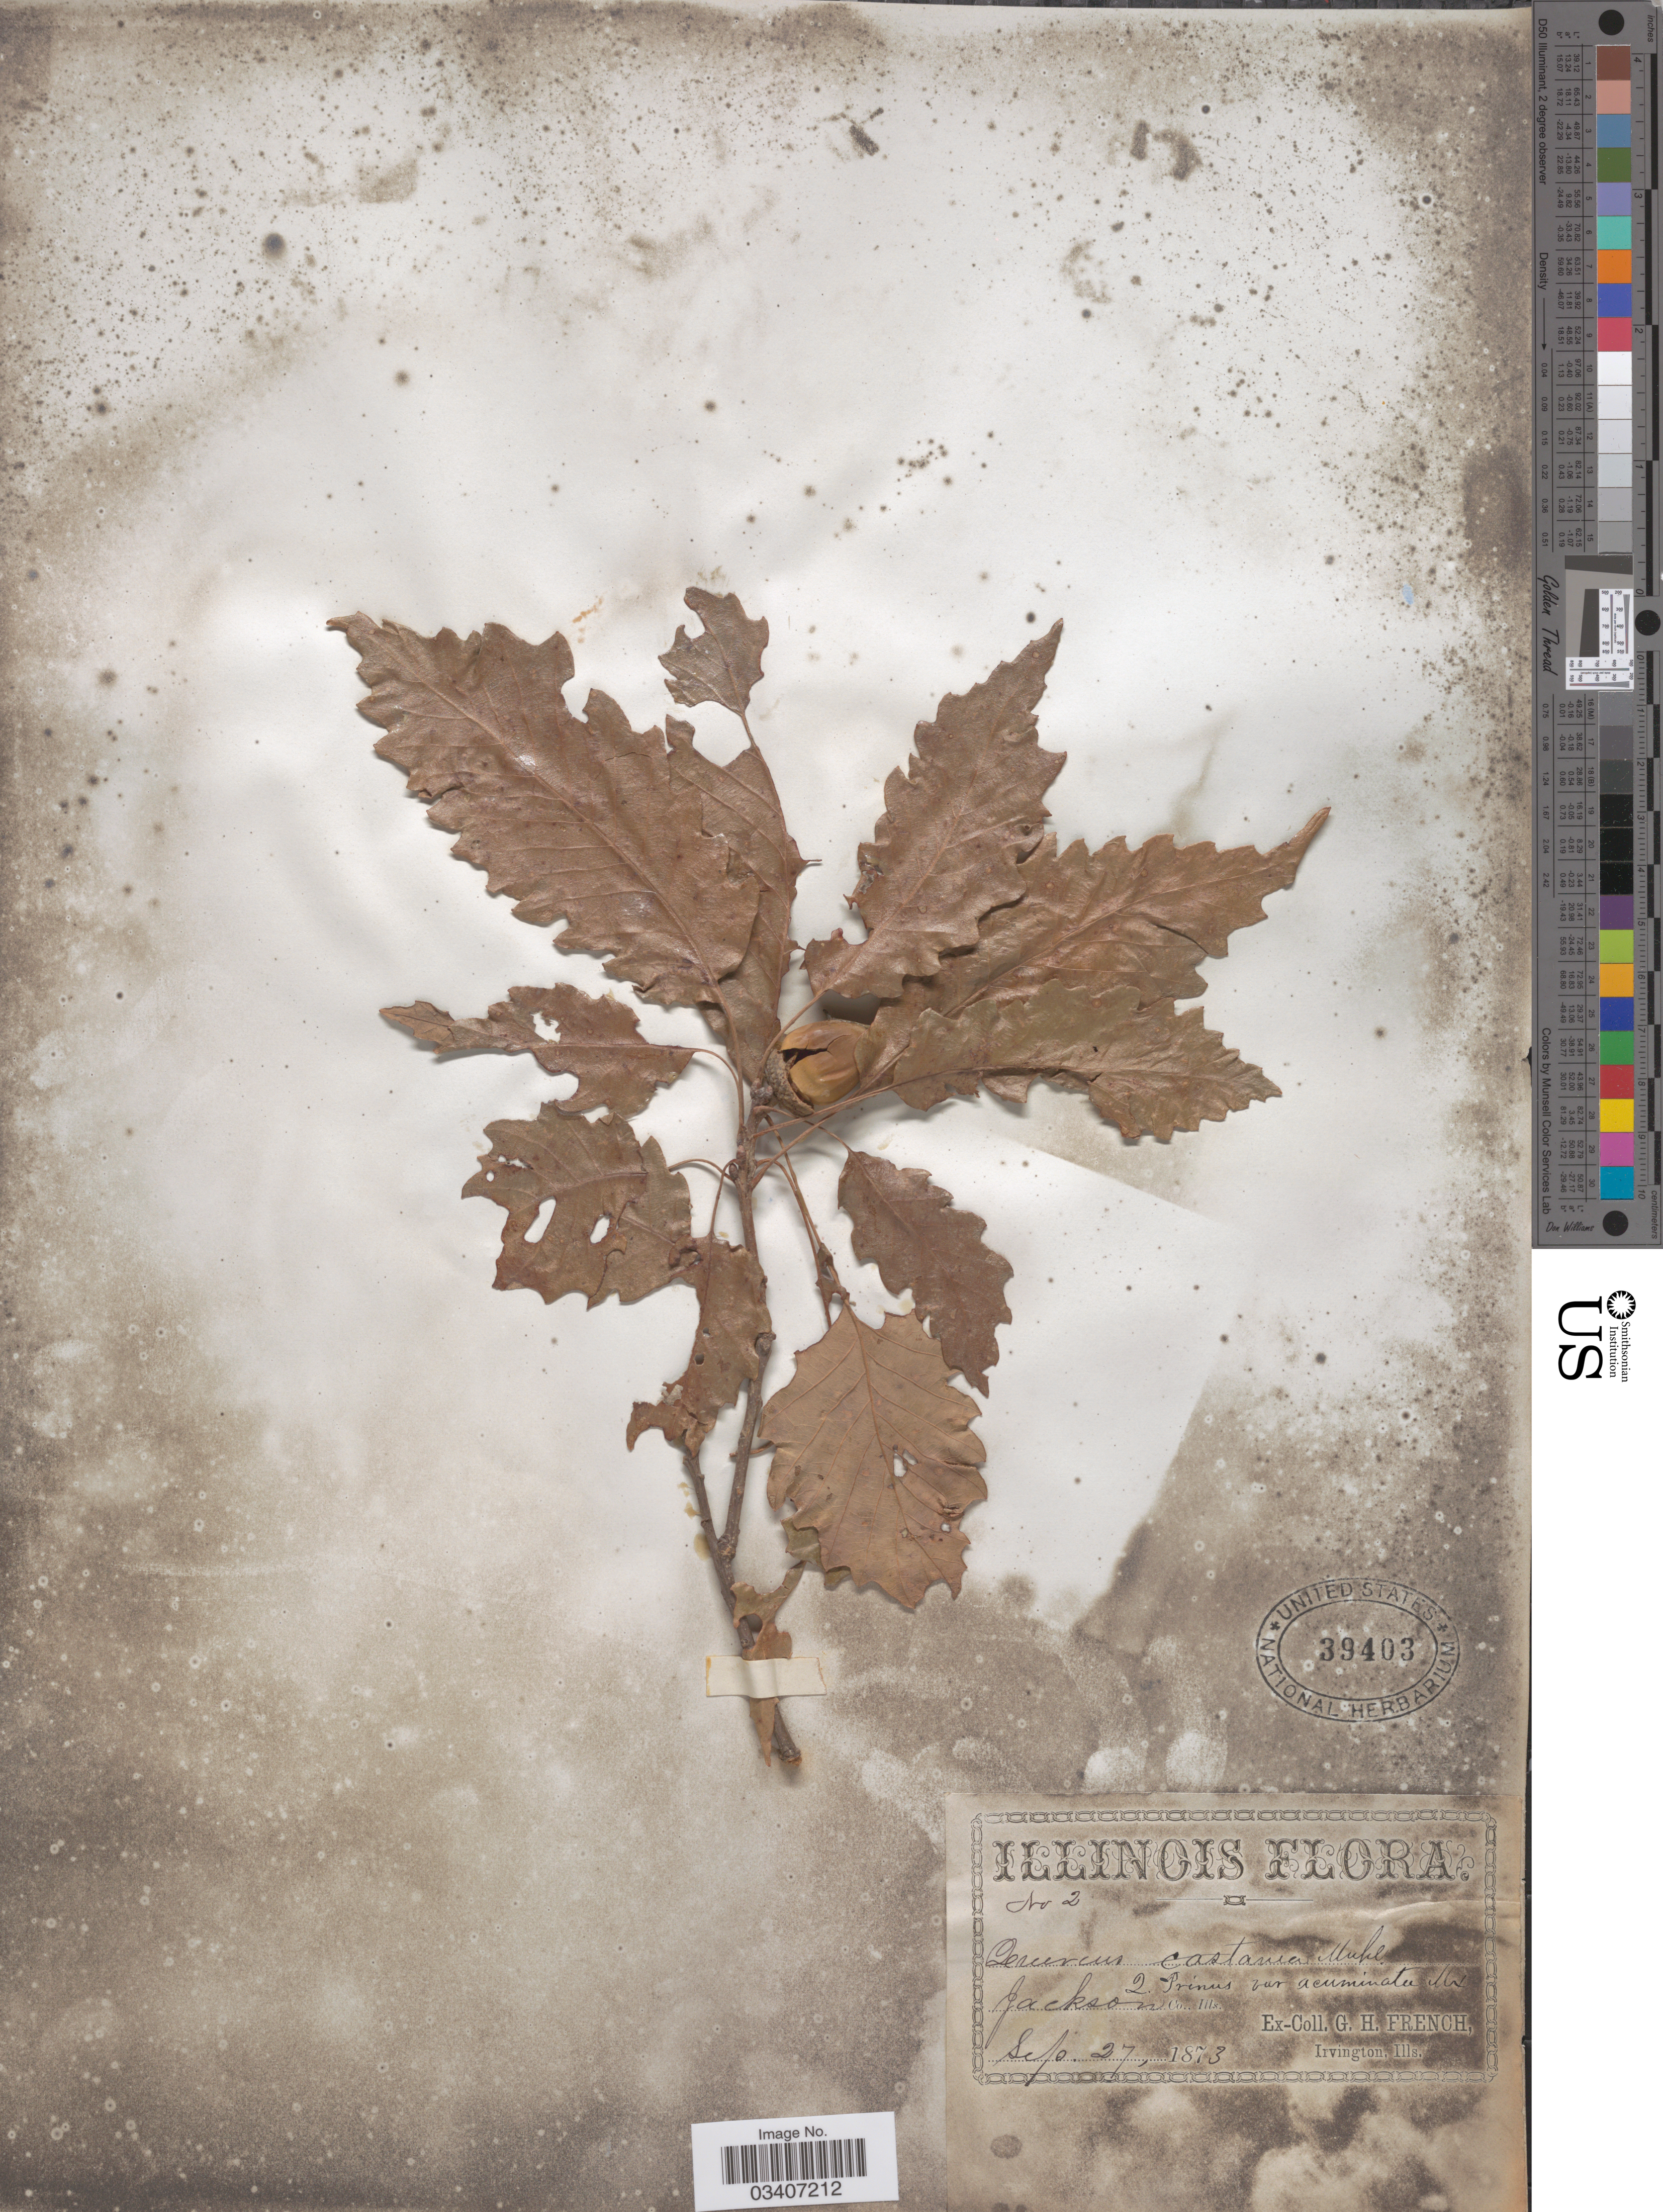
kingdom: Plantae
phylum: Tracheophyta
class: Magnoliopsida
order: Fagales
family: Fagaceae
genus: Quercus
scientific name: Quercus muehlenbergii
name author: Engelm.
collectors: G. H. French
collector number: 2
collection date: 1873-09-27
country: United States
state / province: Illinois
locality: Jackson Co.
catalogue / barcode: US 39403